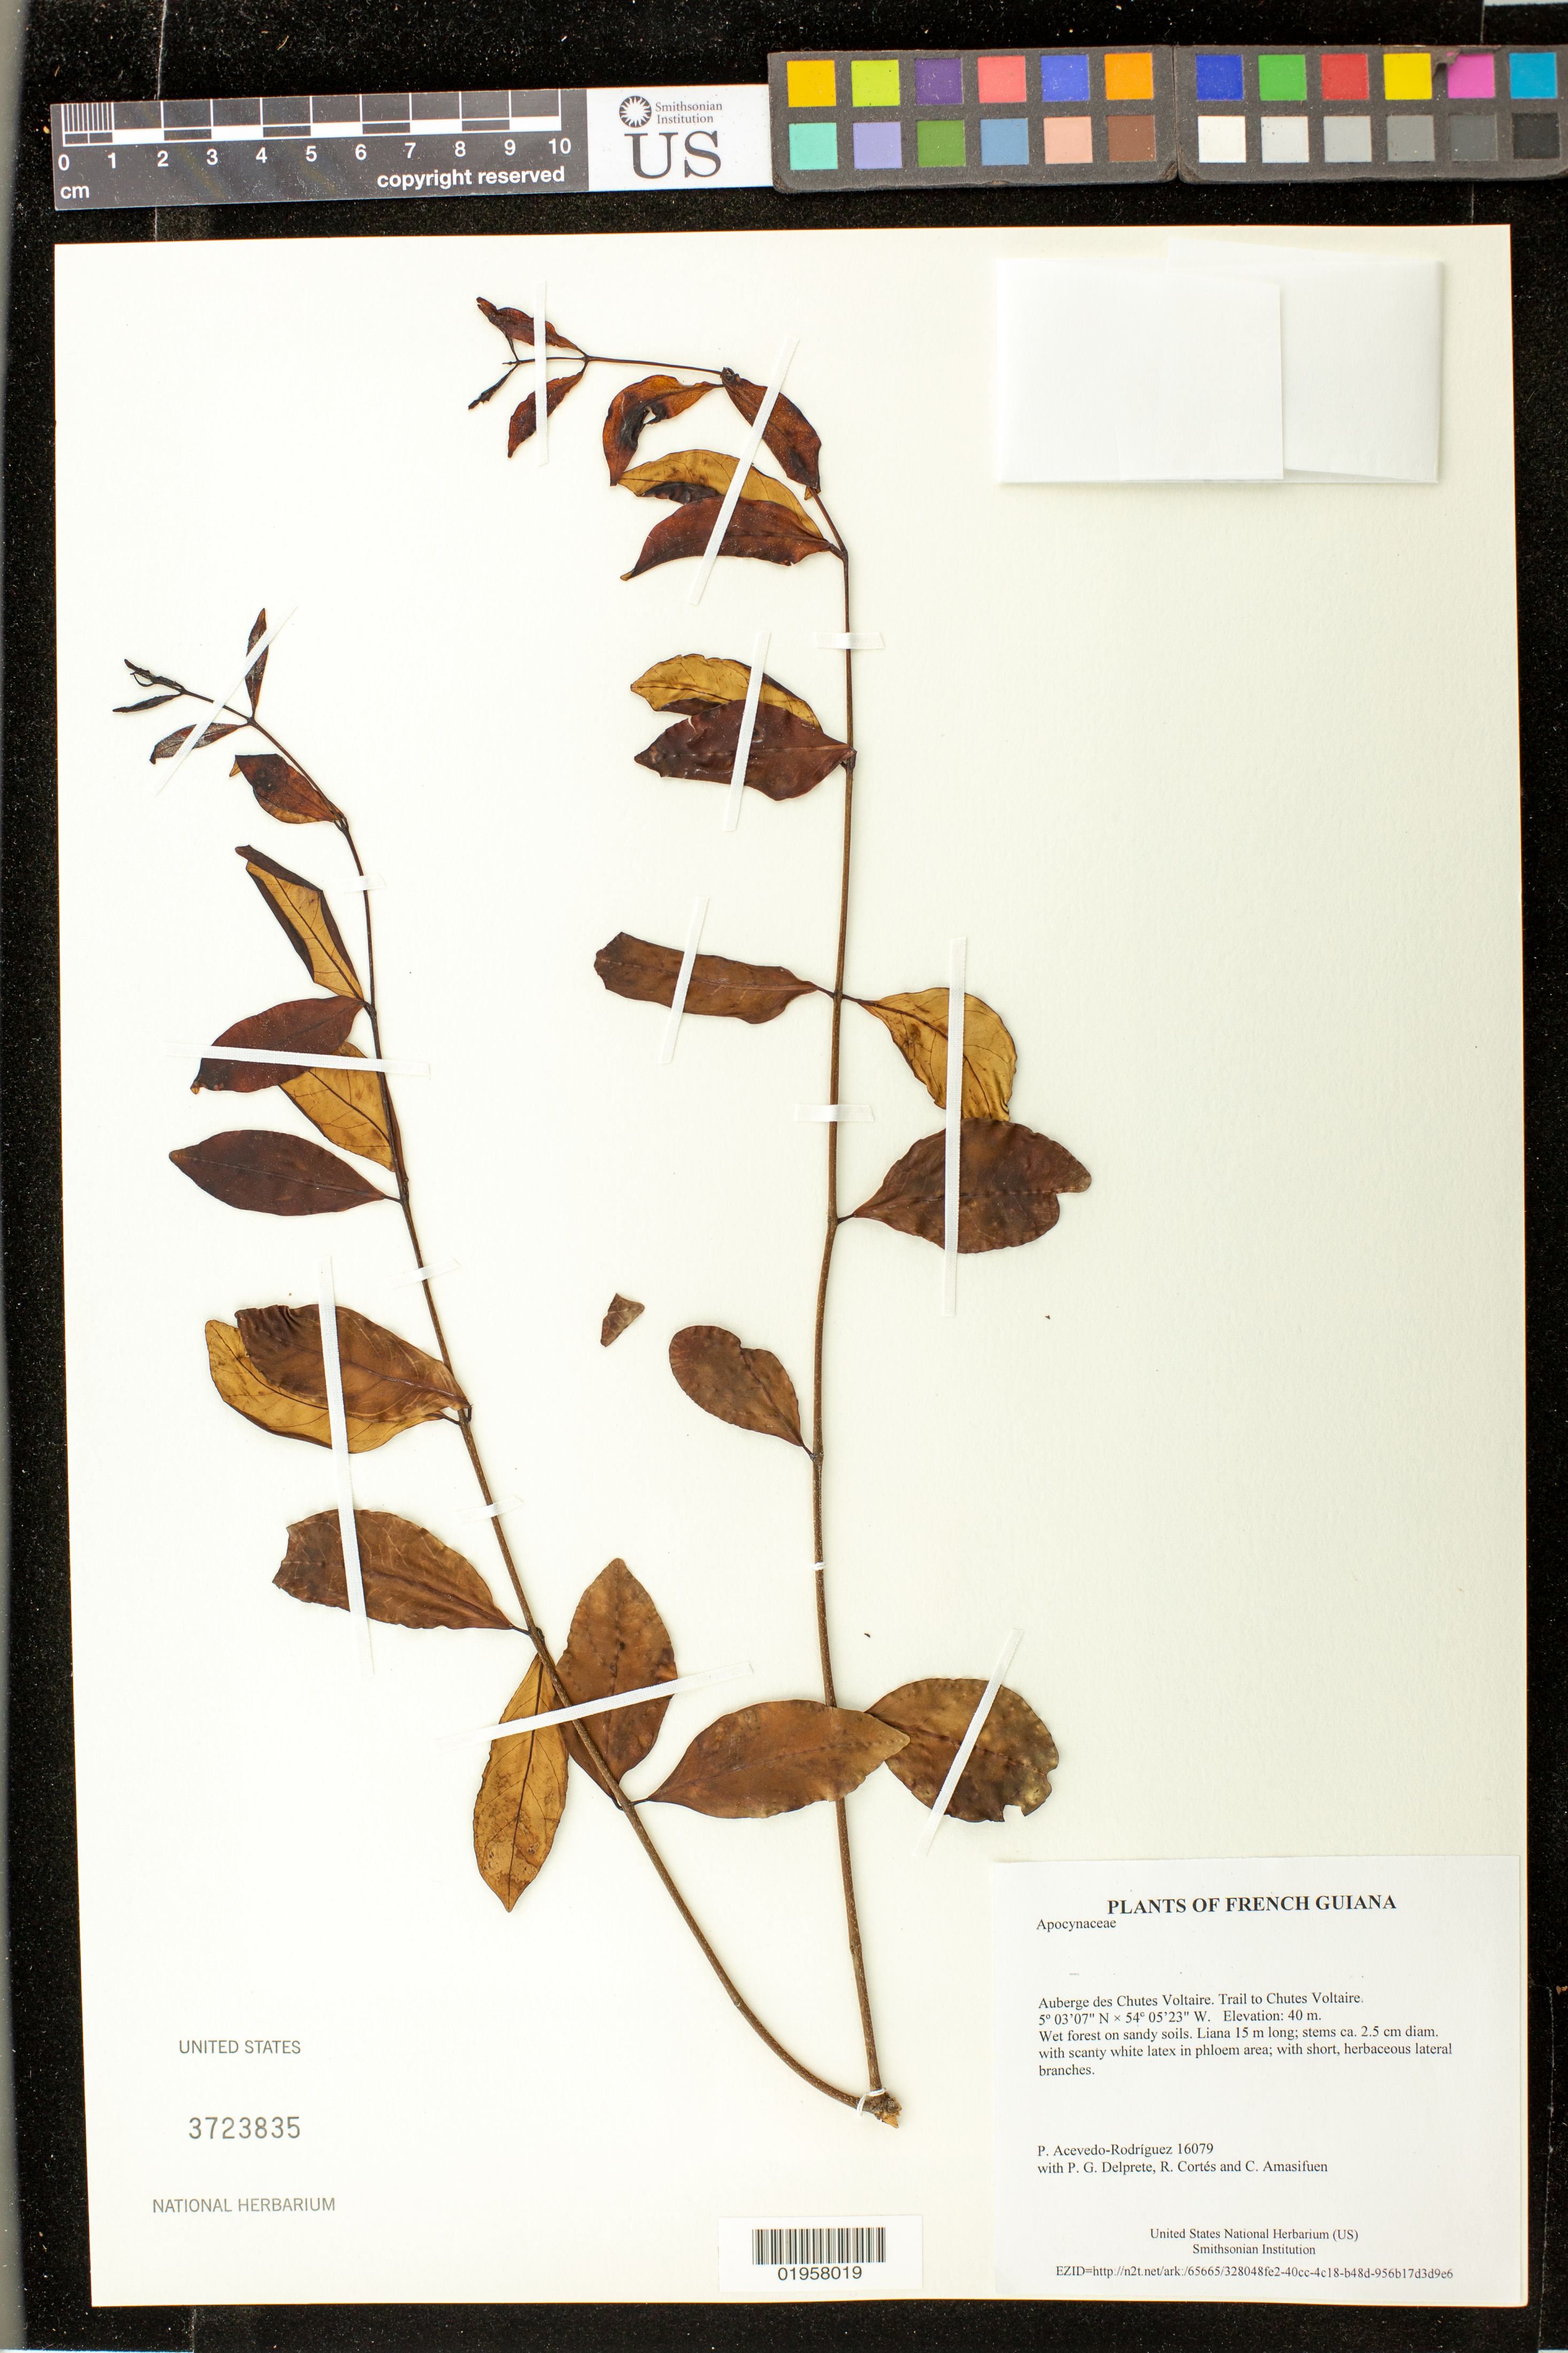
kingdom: Plantae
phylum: Tracheophyta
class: Magnoliopsida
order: Gentianales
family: Apocynaceae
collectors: P. Acevedo-Rodr., P. G. Delprete, R. Cortés & C. Amasifuen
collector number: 16079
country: French Guiana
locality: Auberge des Chutes Voltaire. Trail to Chutes Voltaire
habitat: Wet forest on sandy soils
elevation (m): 40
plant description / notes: US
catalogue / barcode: US 3723835